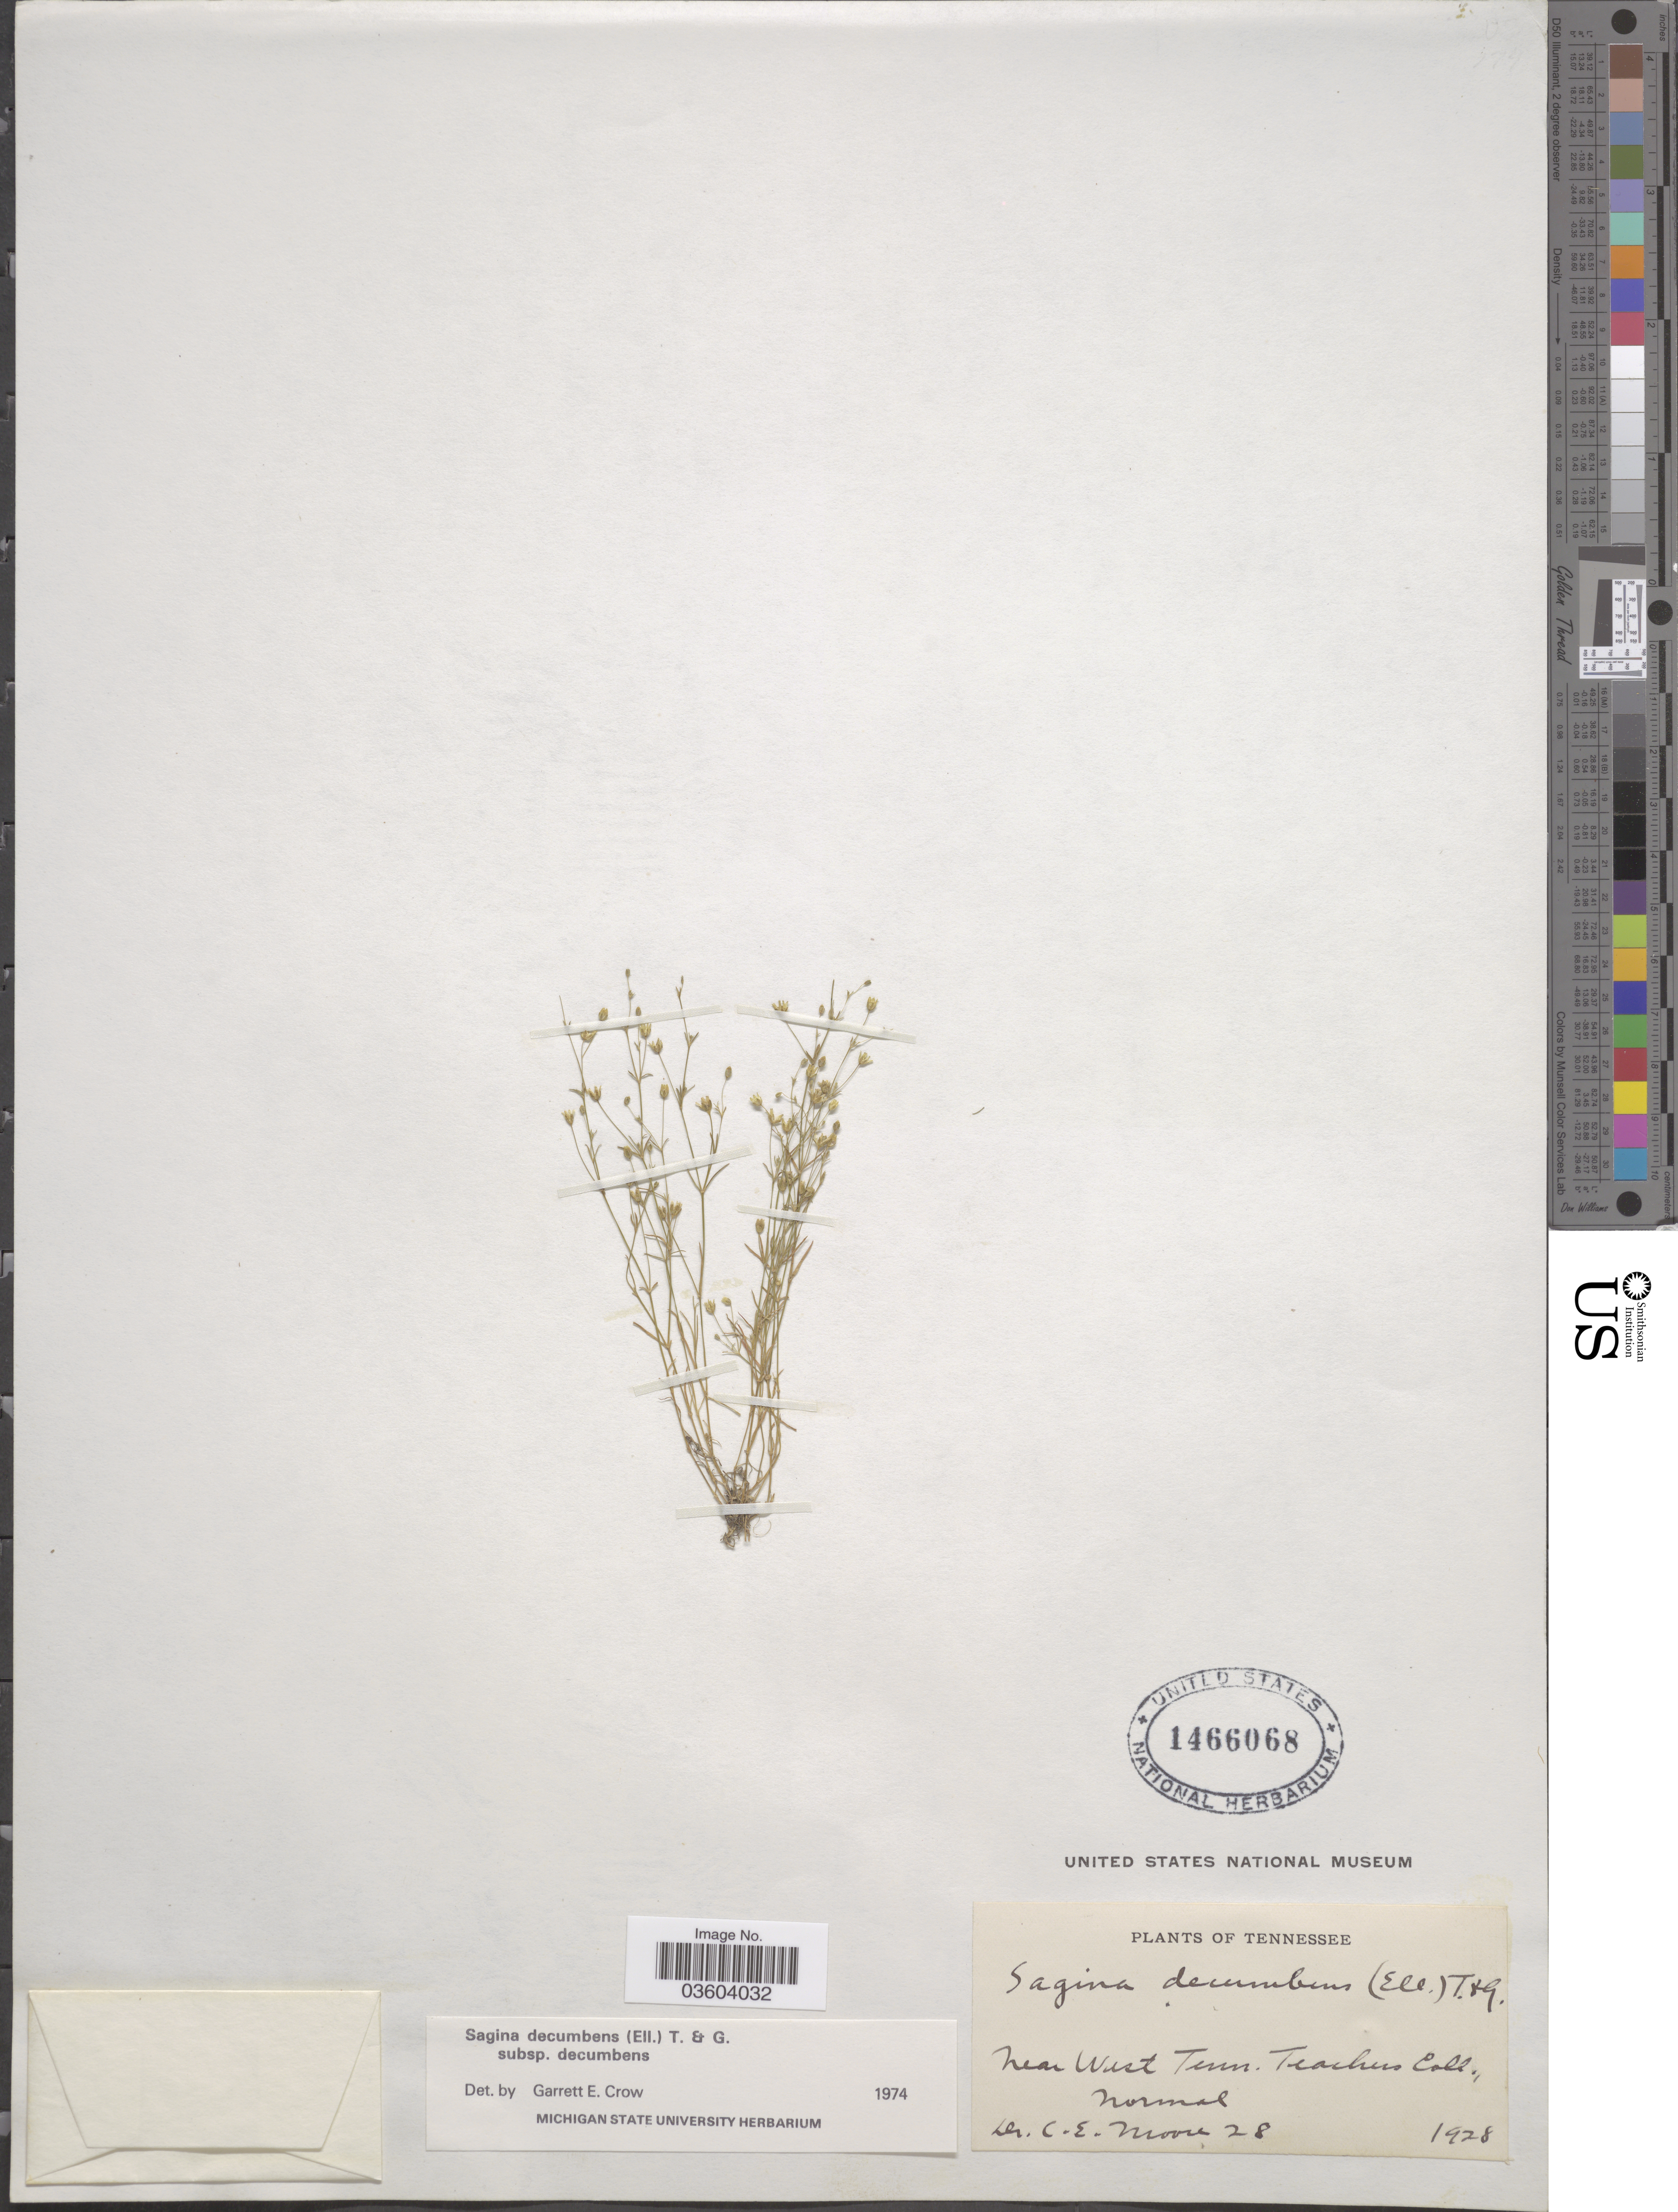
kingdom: Plantae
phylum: Tracheophyta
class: Magnoliopsida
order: Caryophyllales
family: Caryophyllaceae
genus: Sagina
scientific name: Sagina decumbens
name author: (Elliott) Torr. & A. Gray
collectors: C. Moore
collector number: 28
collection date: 1928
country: United States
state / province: Tennessee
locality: Near West Tenn. Teachers Coll.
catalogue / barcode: US 1466068